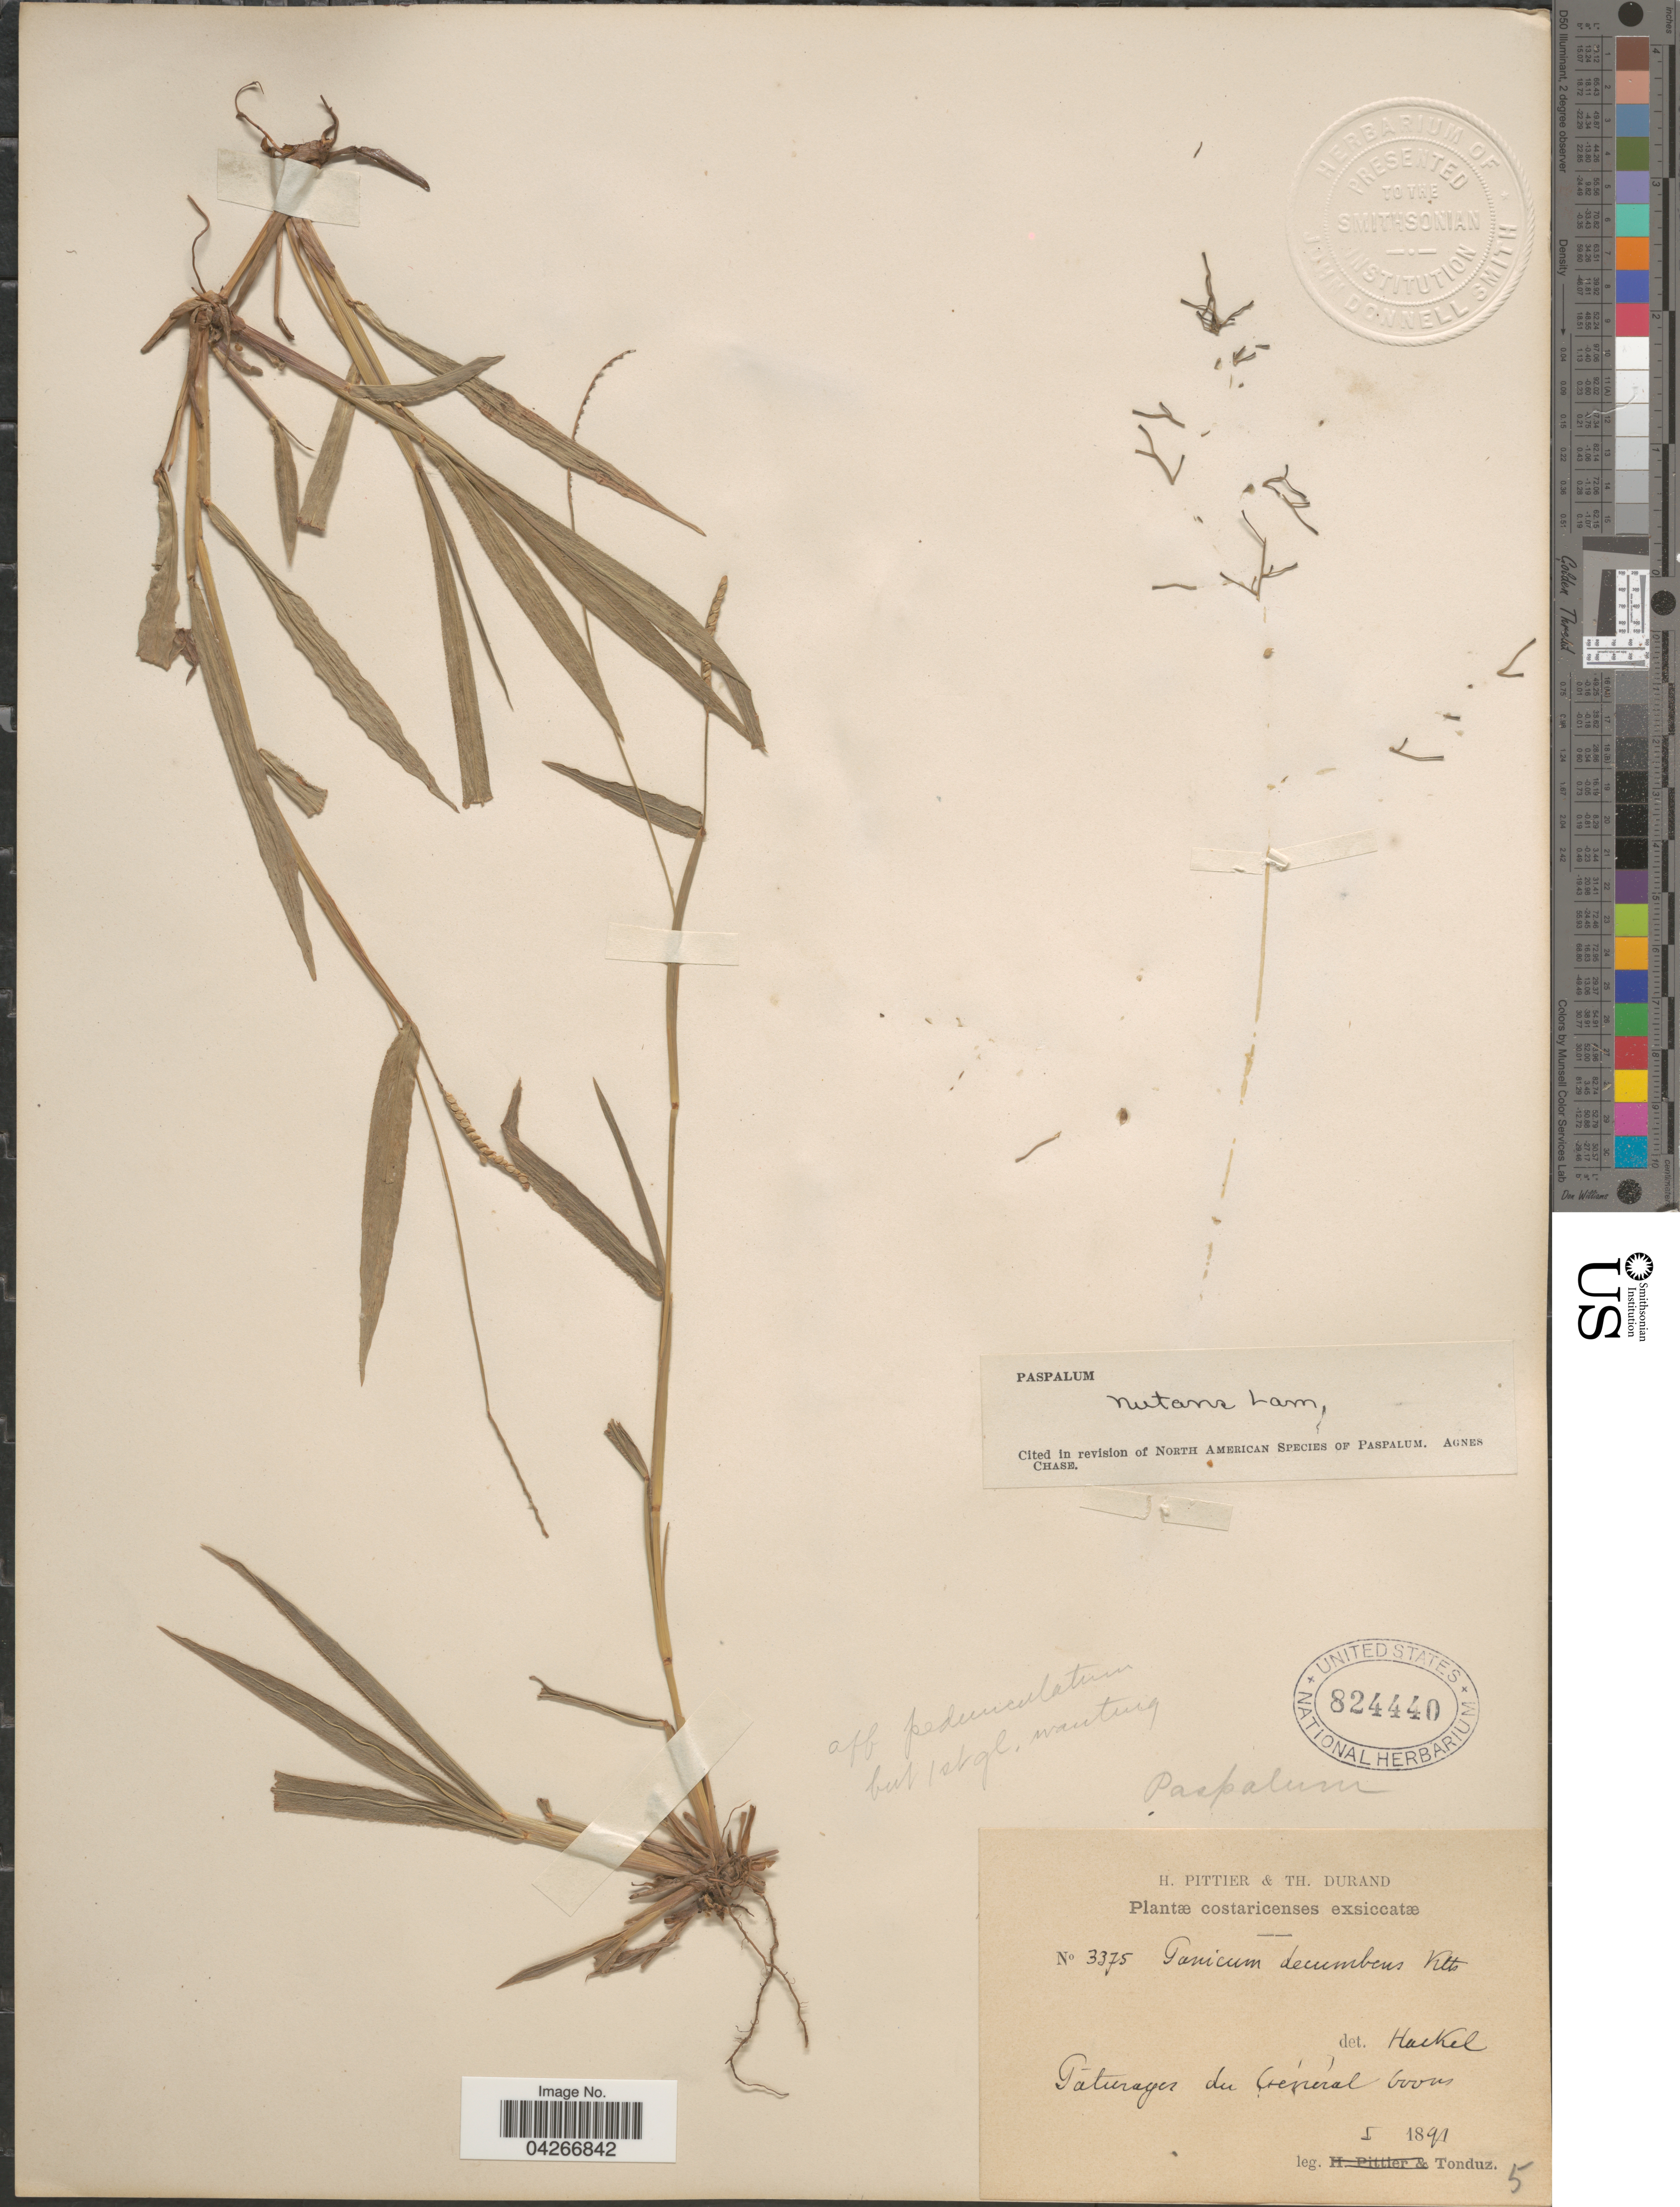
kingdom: Plantae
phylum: Tracheophyta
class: Liliopsida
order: Poales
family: Poaceae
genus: Paspalum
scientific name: Paspalum nutans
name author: Lam.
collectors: Tonduz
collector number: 3375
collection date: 1891-01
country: Costa Rica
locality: Páturages du Général.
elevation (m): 600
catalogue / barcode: US 824440